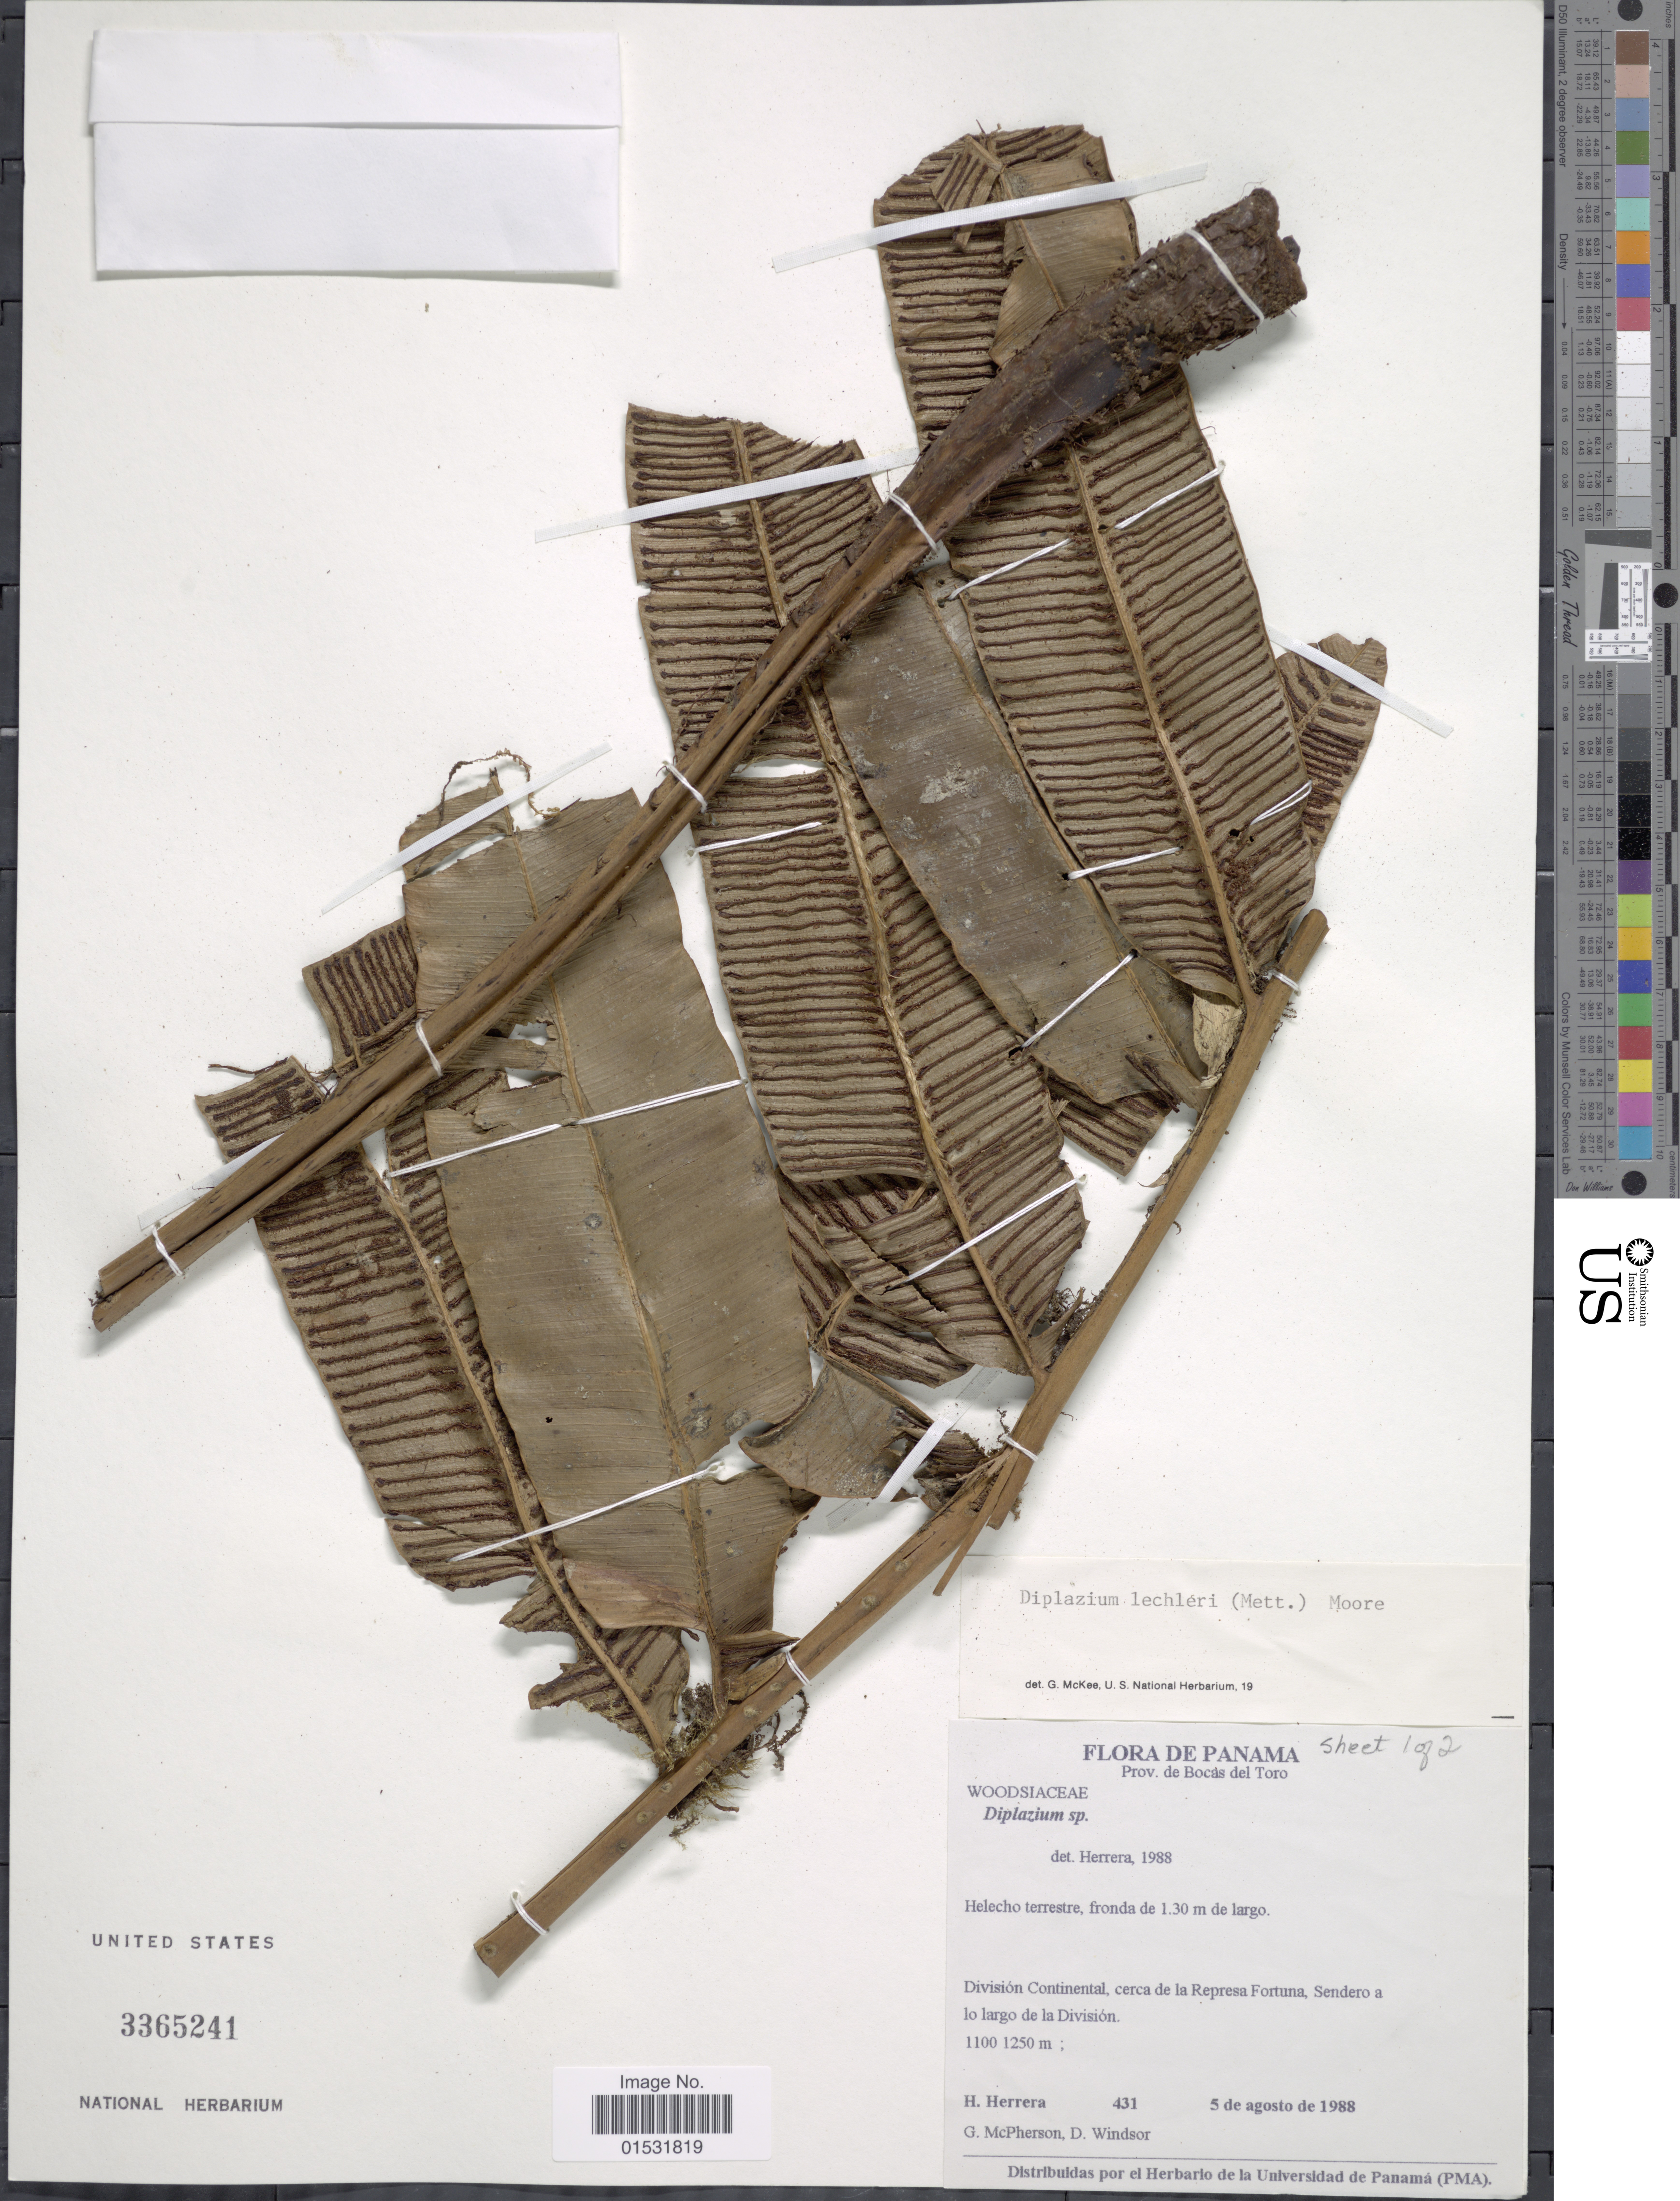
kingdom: Plantae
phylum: Tracheophyta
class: Polypodiopsida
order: Polypodiales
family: Desmophlebiaceae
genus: Desmophlebium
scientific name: Desmophlebium lechleri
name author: (Mett.) Mynssen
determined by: Reis, A.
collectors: H. Herrera, G. D. McPherson & D. Windsor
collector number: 431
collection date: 1988-08-05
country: Panama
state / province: Bocas del Toro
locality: División Continental, cerca de la Represa Fortuna, Sendero a lo largo de la División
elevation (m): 1100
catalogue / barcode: US 3365241